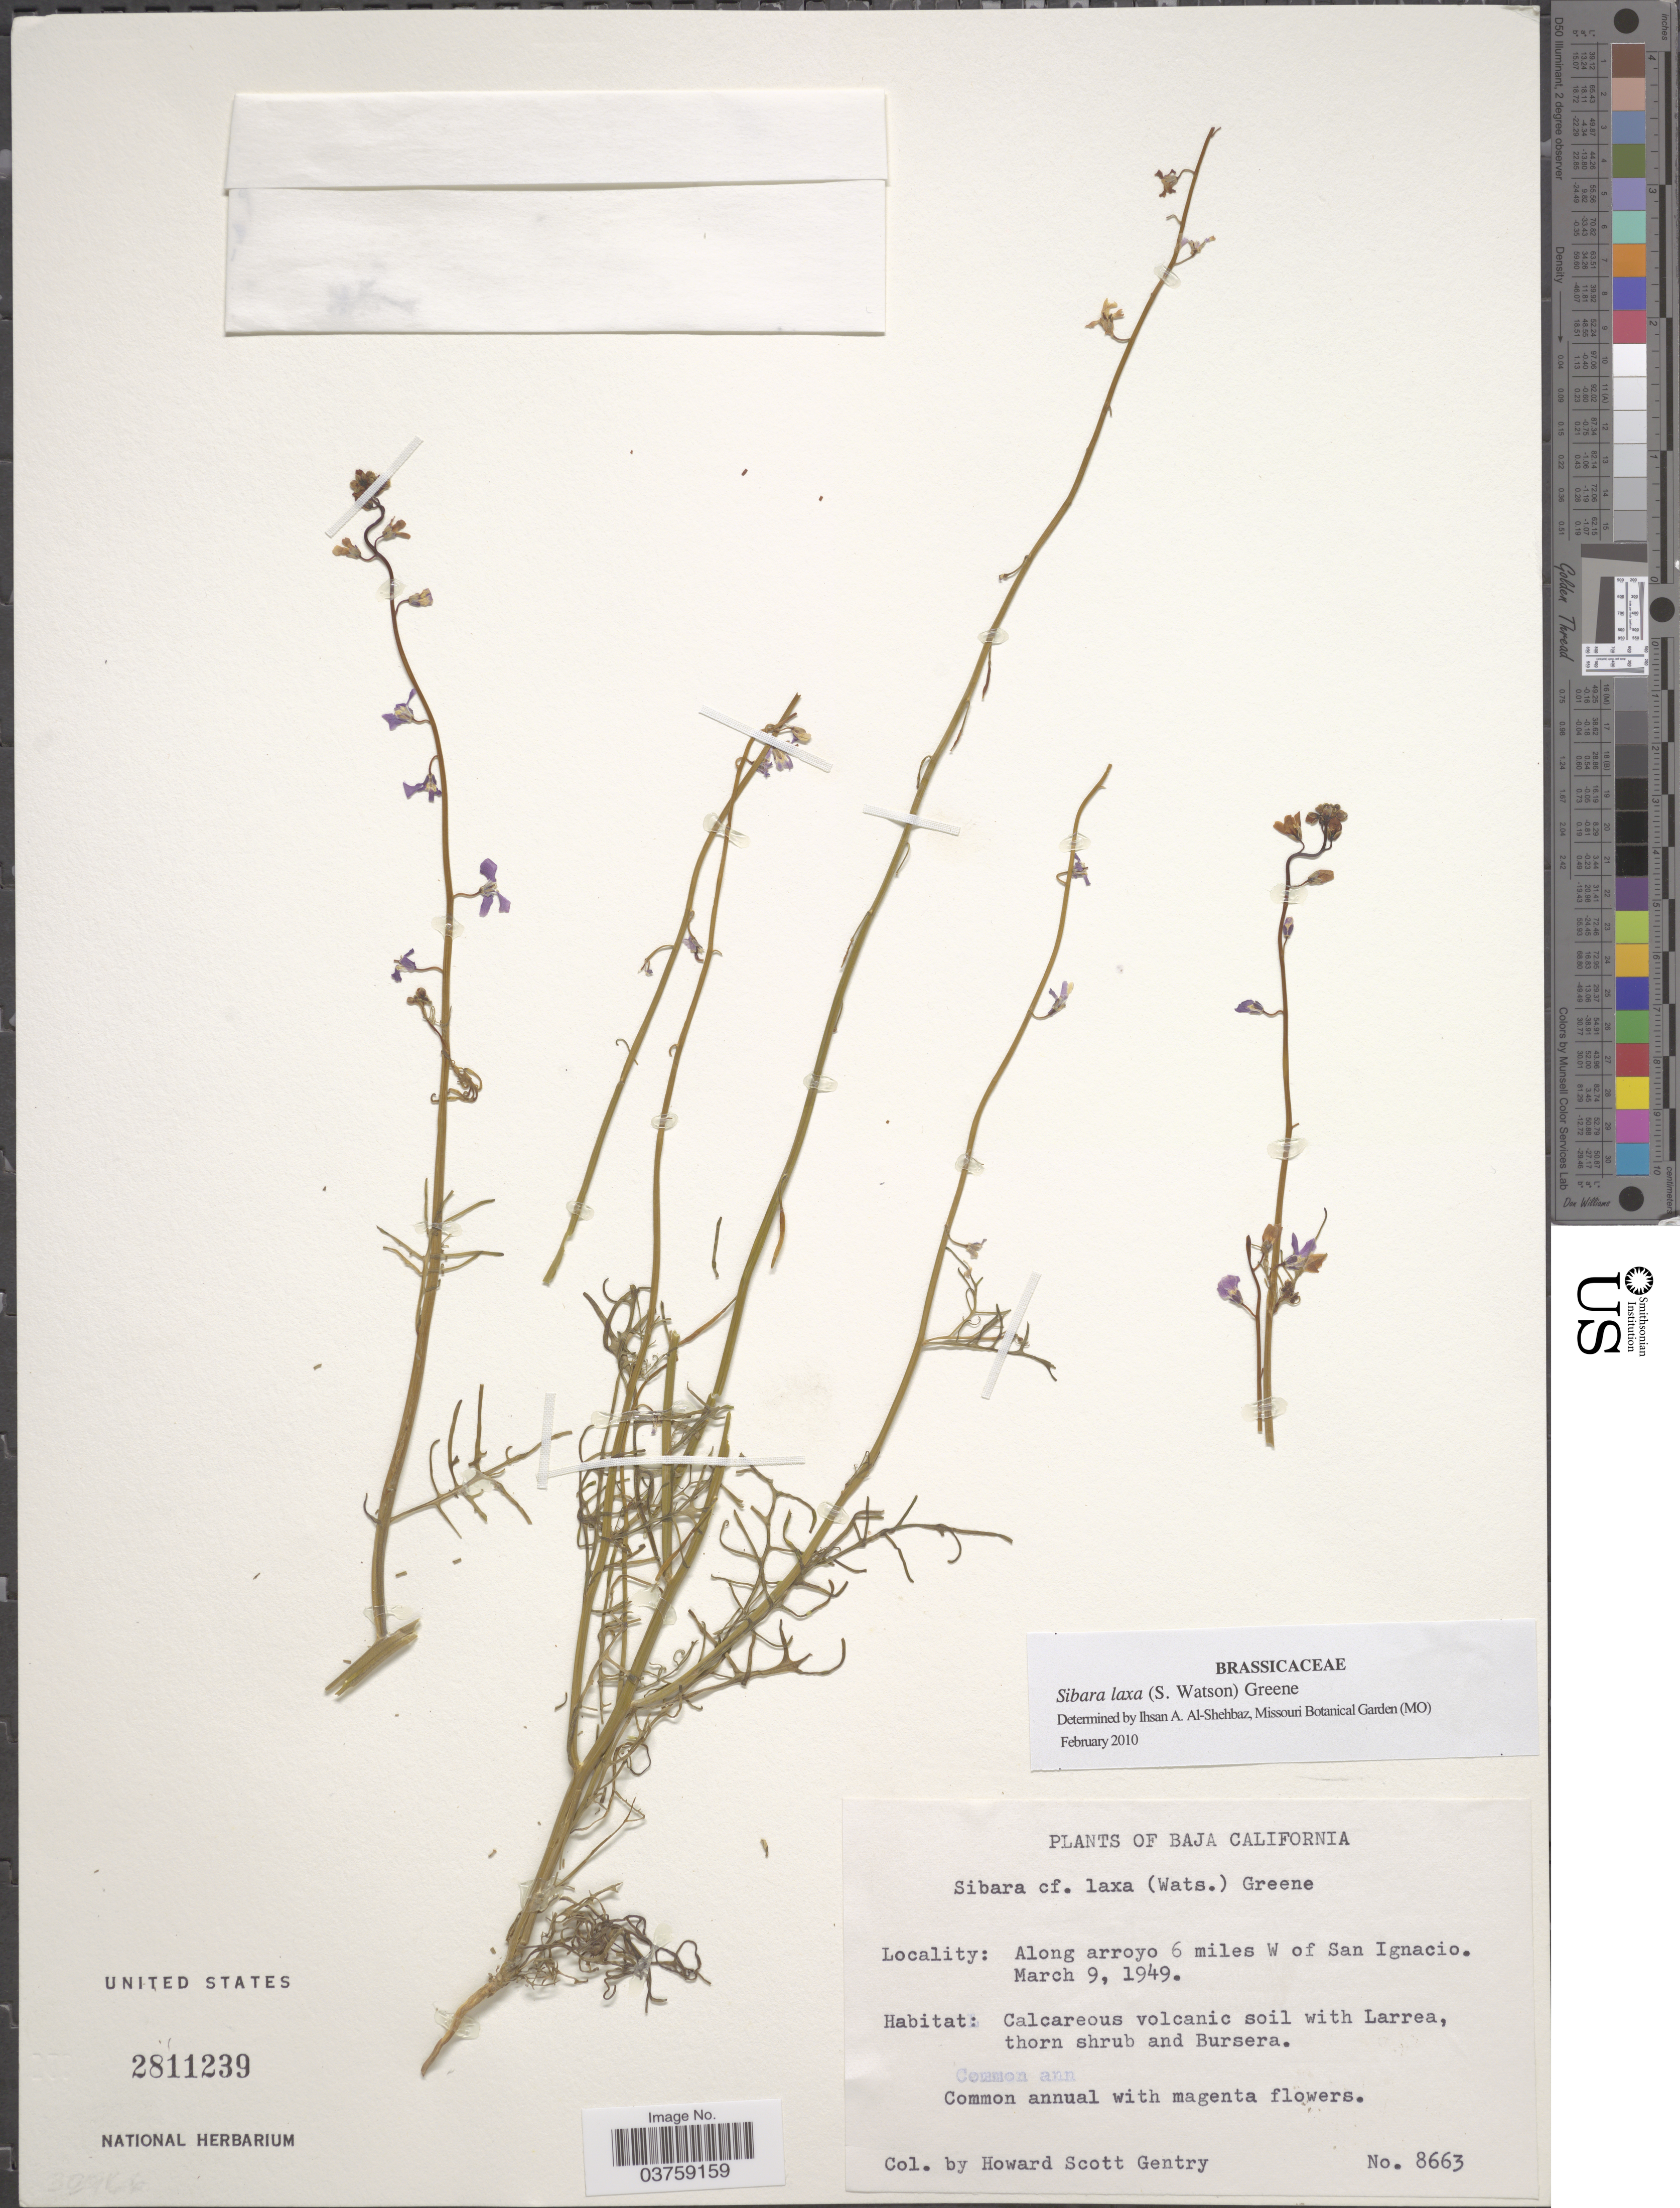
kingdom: Plantae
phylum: Tracheophyta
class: Magnoliopsida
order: Brassicales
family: Brassicaceae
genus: Sibara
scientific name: Sibara laxa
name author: (S. Watson) Greene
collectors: H. S. Gentry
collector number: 8663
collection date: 1949-03-09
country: Mexico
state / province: Baja California Sur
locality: Along arroyo 6 miles W of San Ignacio.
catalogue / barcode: US 2811239